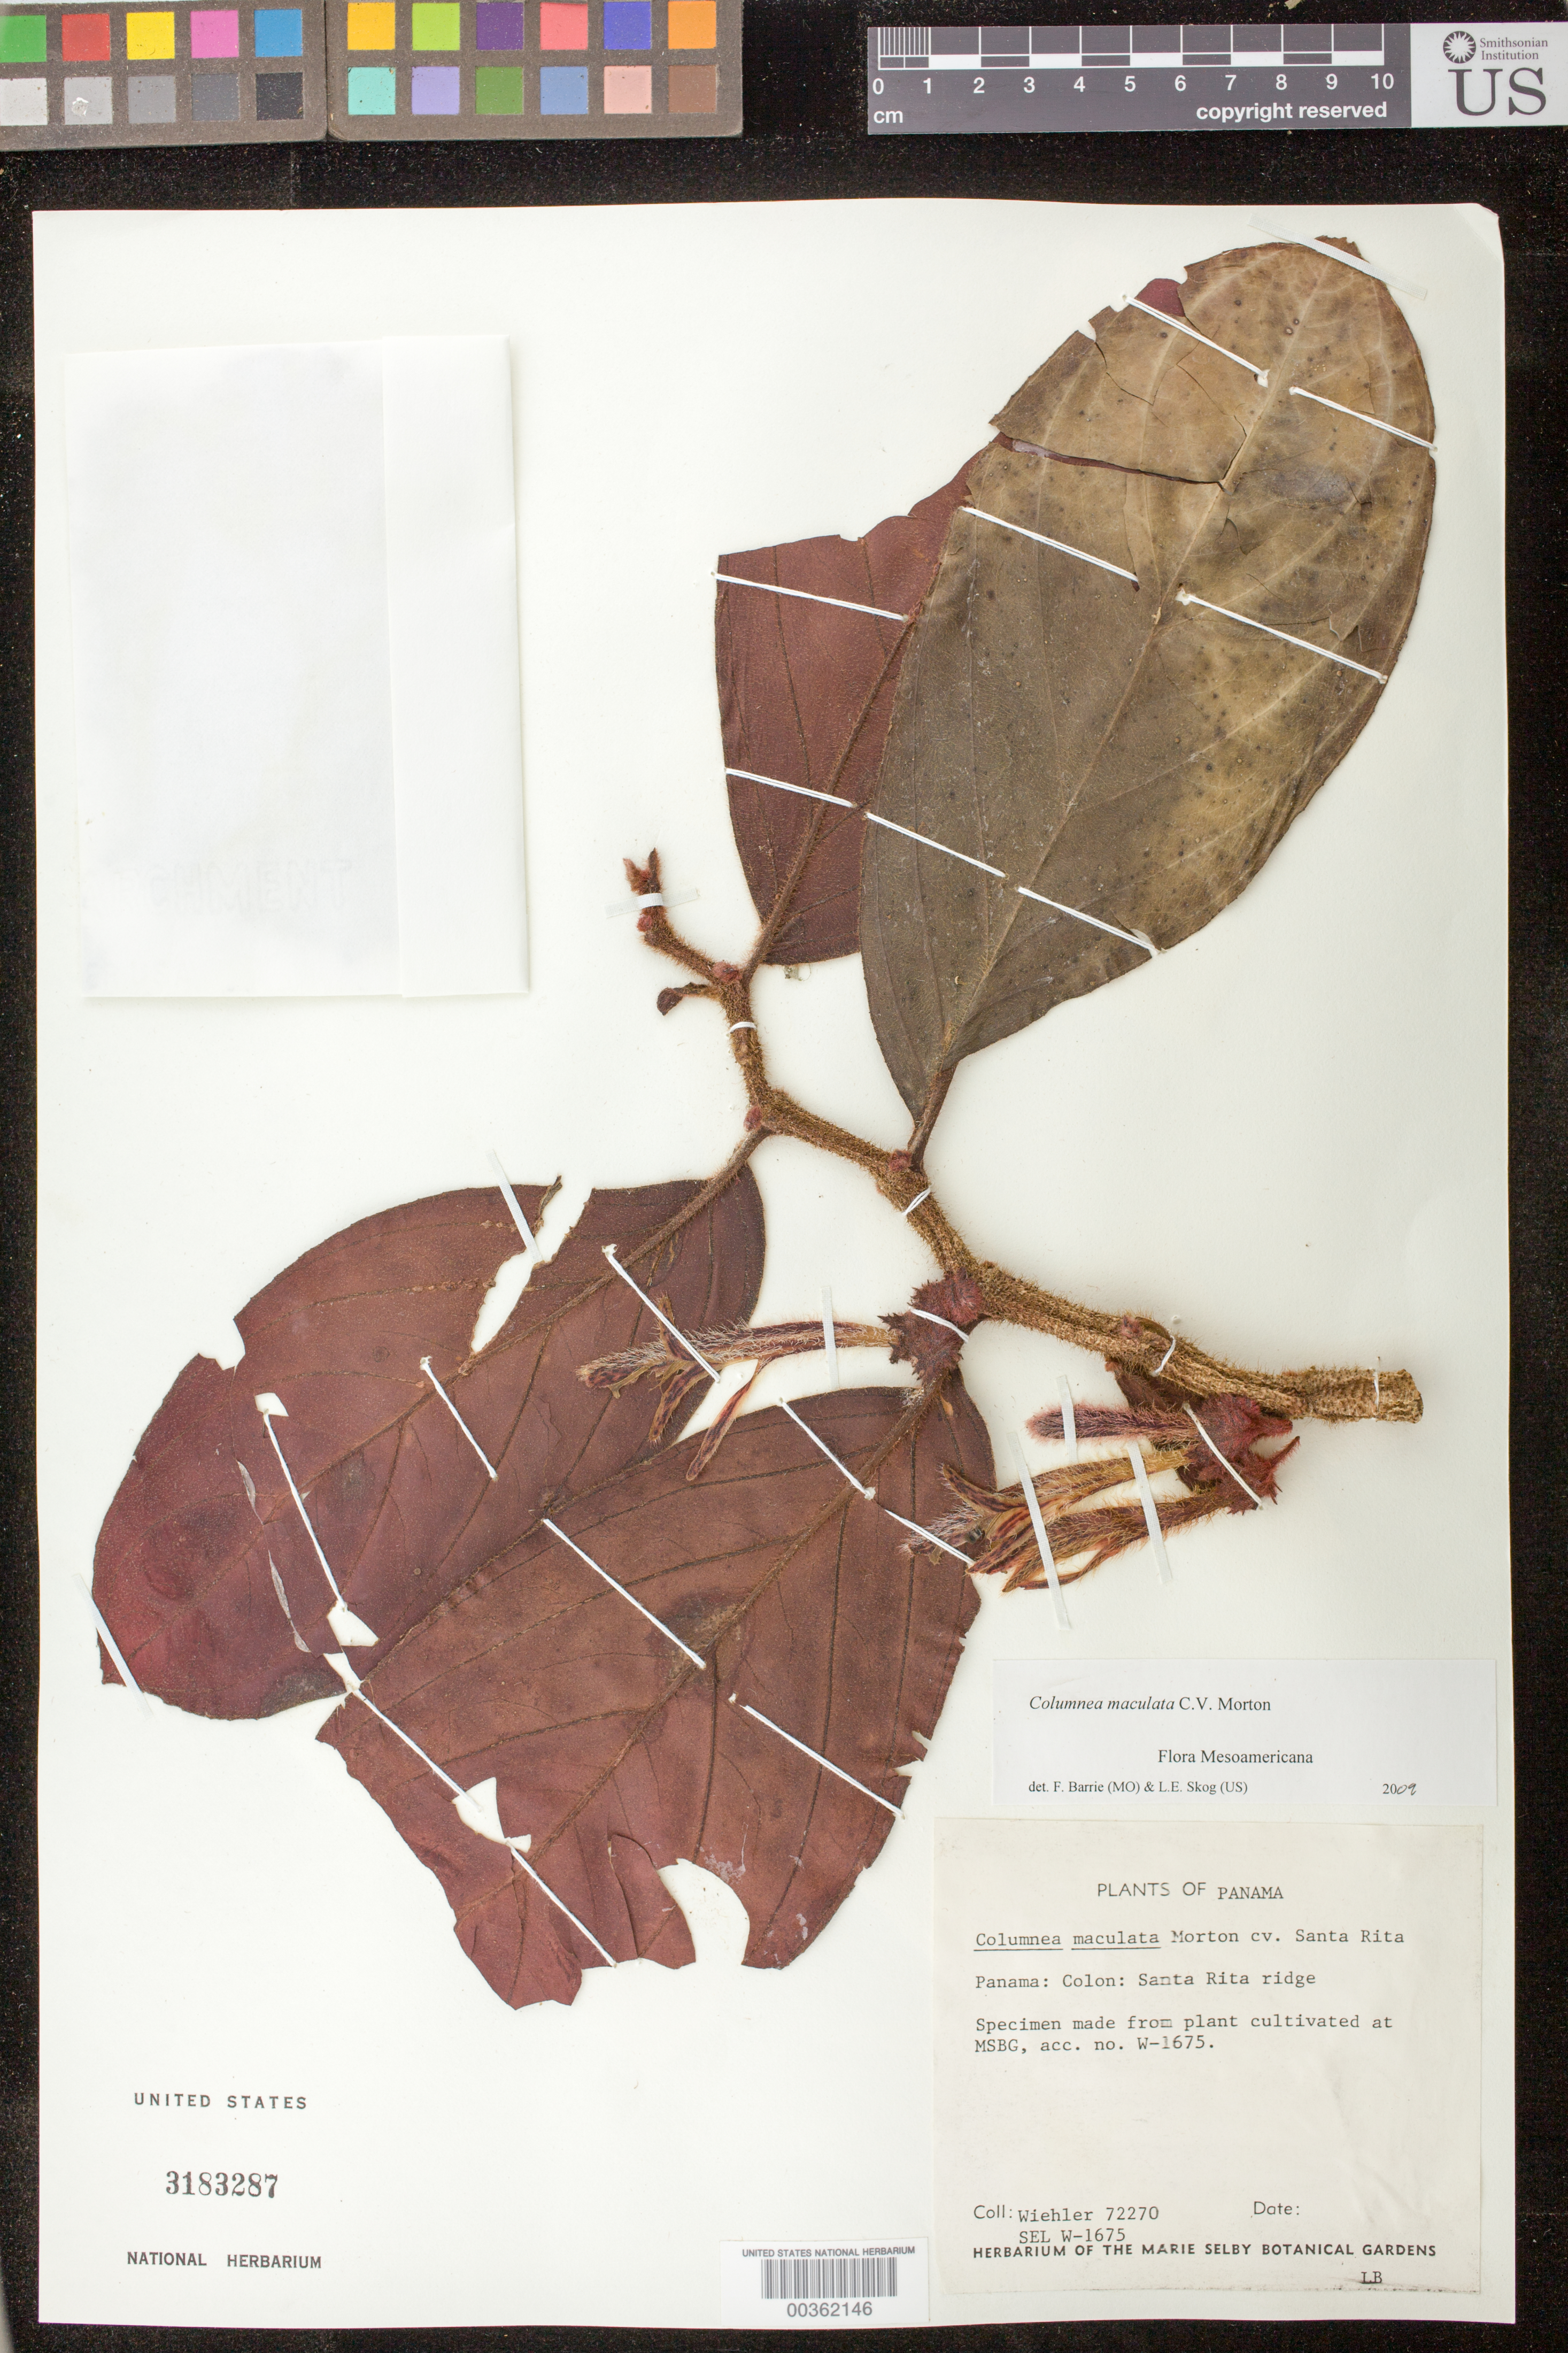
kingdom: Plantae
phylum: Tracheophyta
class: Magnoliopsida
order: Lamiales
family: Gesneriaceae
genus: Columnea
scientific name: Columnea maculata 'Santa Rita'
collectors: H. J. Wiehler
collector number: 72270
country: Panama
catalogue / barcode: US 3183287